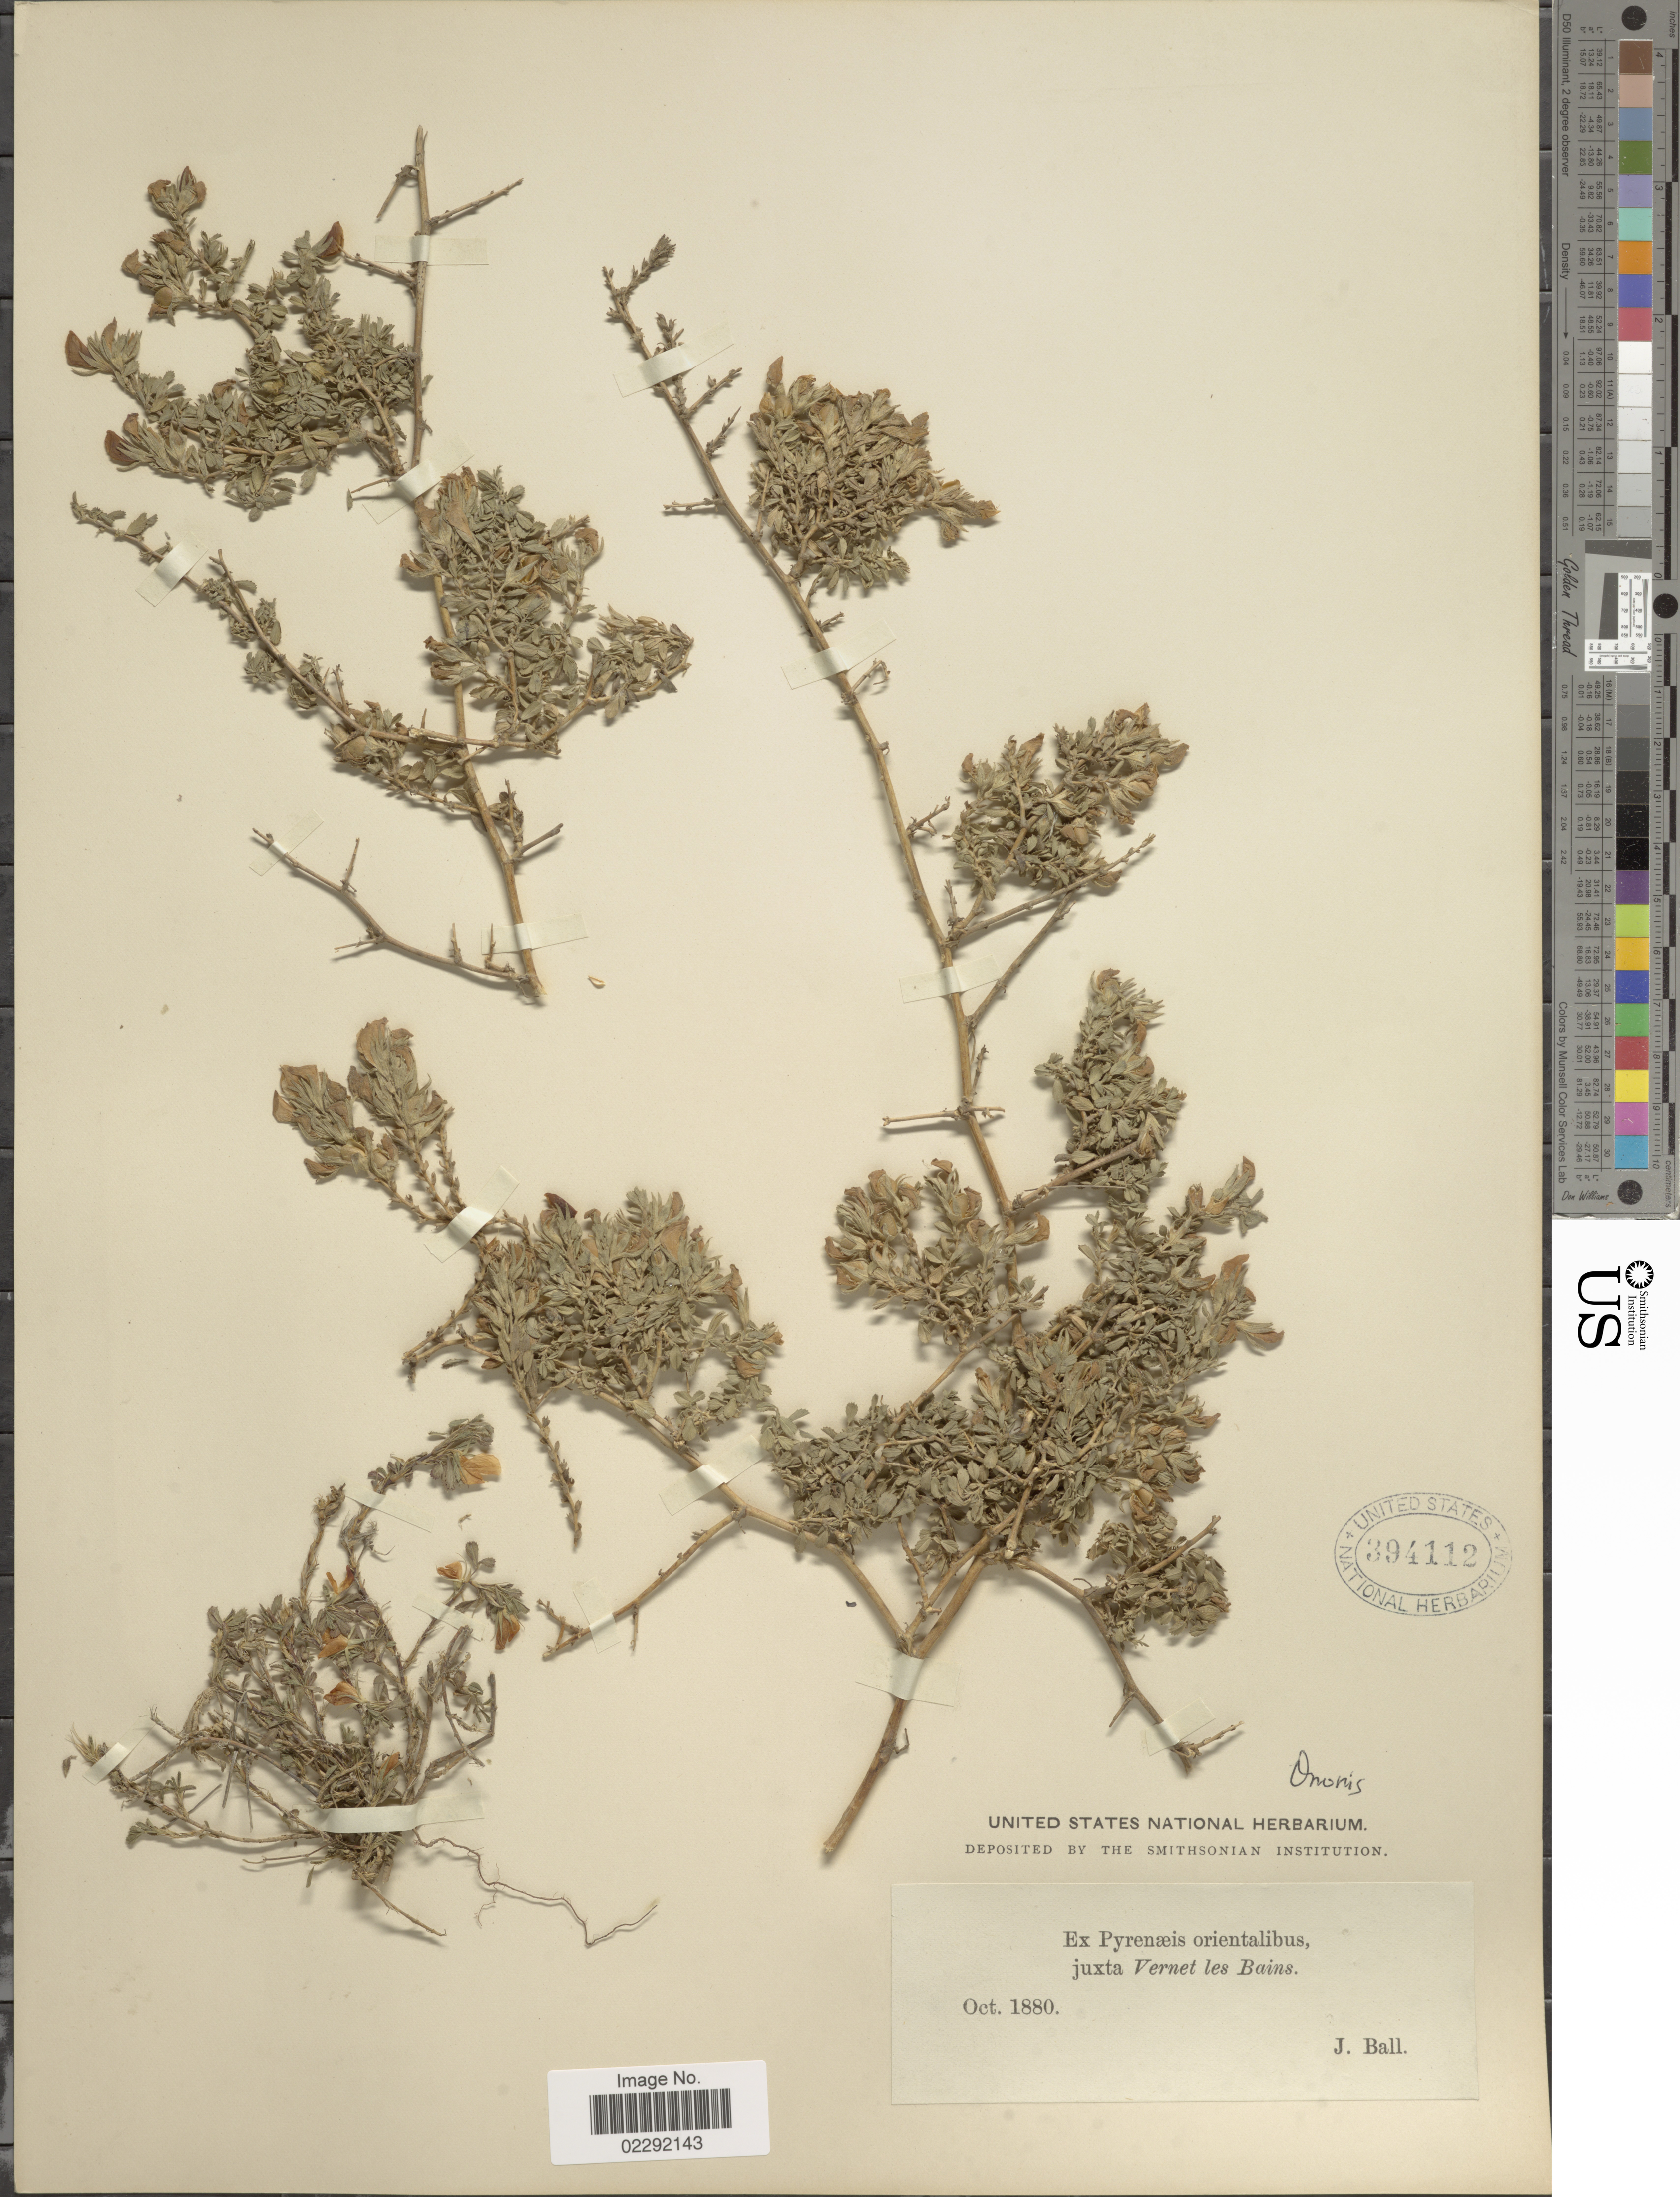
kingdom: Plantae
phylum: Tracheophyta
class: Magnoliopsida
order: Fabales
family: Fabaceae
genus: Ononis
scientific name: Ononis sp.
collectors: J. Ball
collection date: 1880-10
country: France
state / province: Occitanie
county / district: Pyrénées-Orientales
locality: Pyrenaeis orientalibus, juxta Vernet les Bains.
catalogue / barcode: US 394112